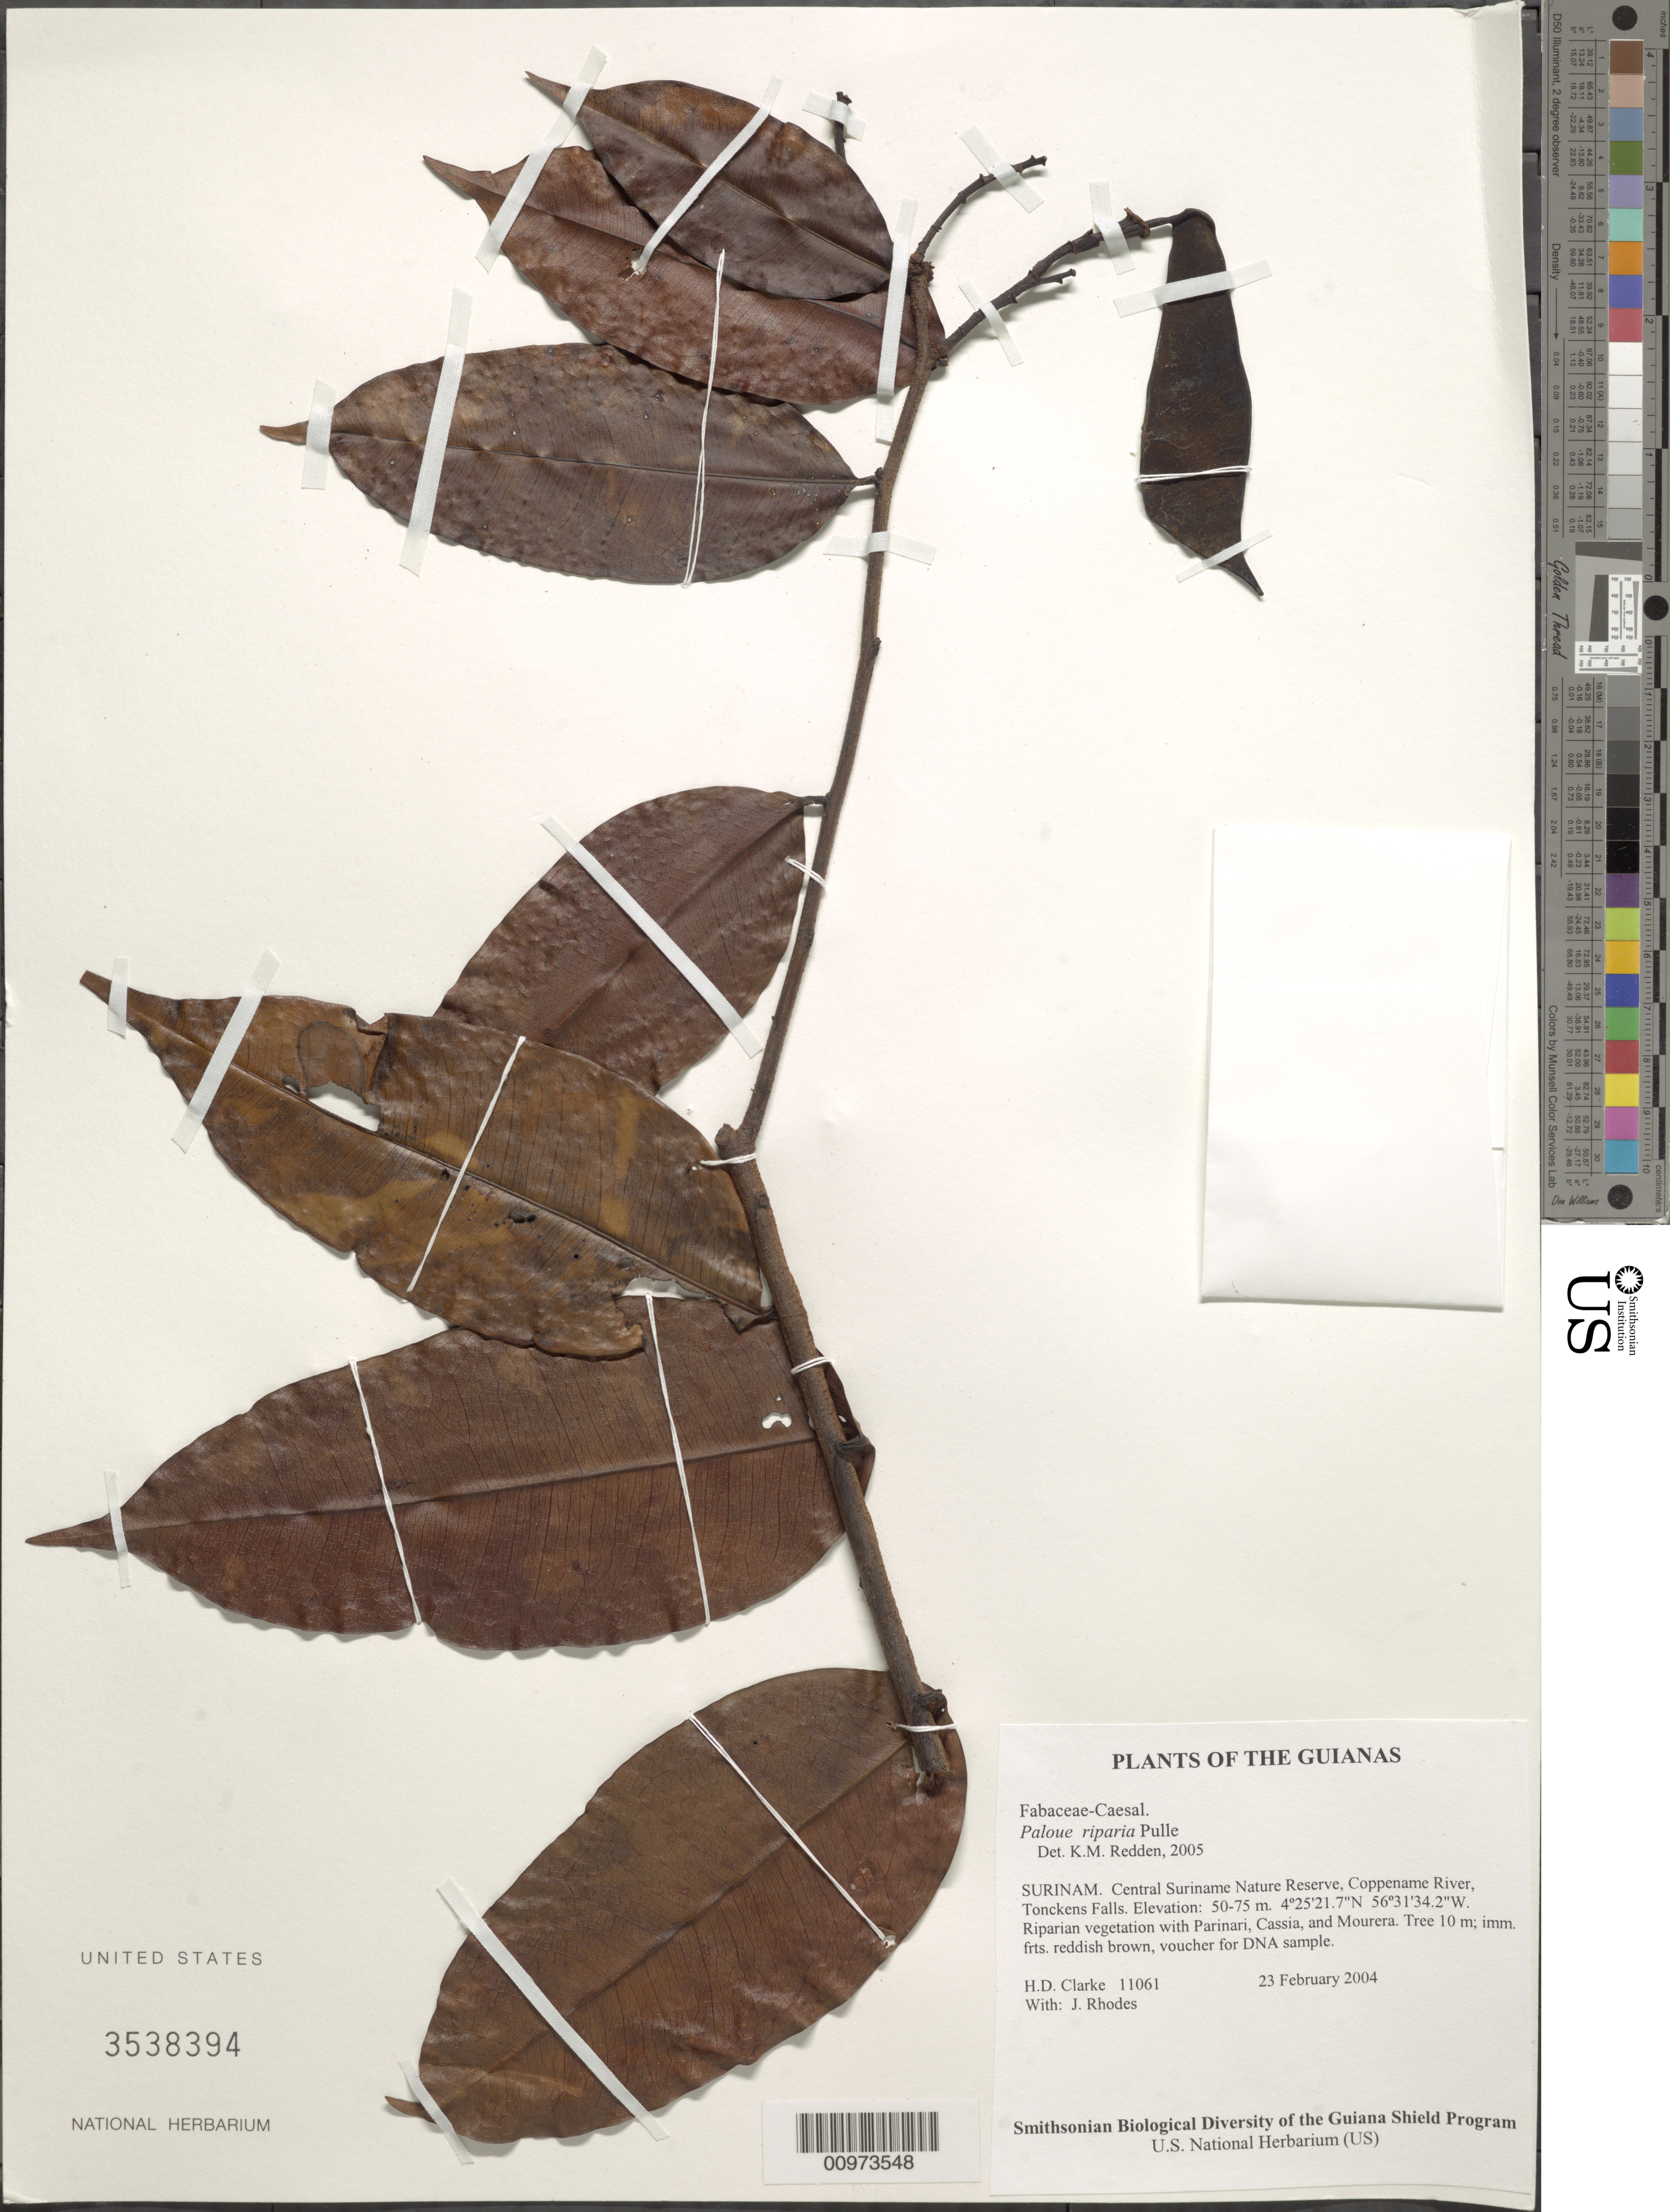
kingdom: Plantae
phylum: Tracheophyta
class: Magnoliopsida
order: Fabales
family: Fabaceae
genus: Paloue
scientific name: Paloue riparia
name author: Pulle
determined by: Redden, K. M.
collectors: H. D. Clarke & J. Rhodes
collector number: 11061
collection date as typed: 23 February 2004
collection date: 2004-02-23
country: Suriname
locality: Central Suriname Nature Reserve, Coppename River, Tonckens Falls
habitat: Riparian vegetation with Parinari, Cassia, and Mourera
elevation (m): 50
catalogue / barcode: US 3538394